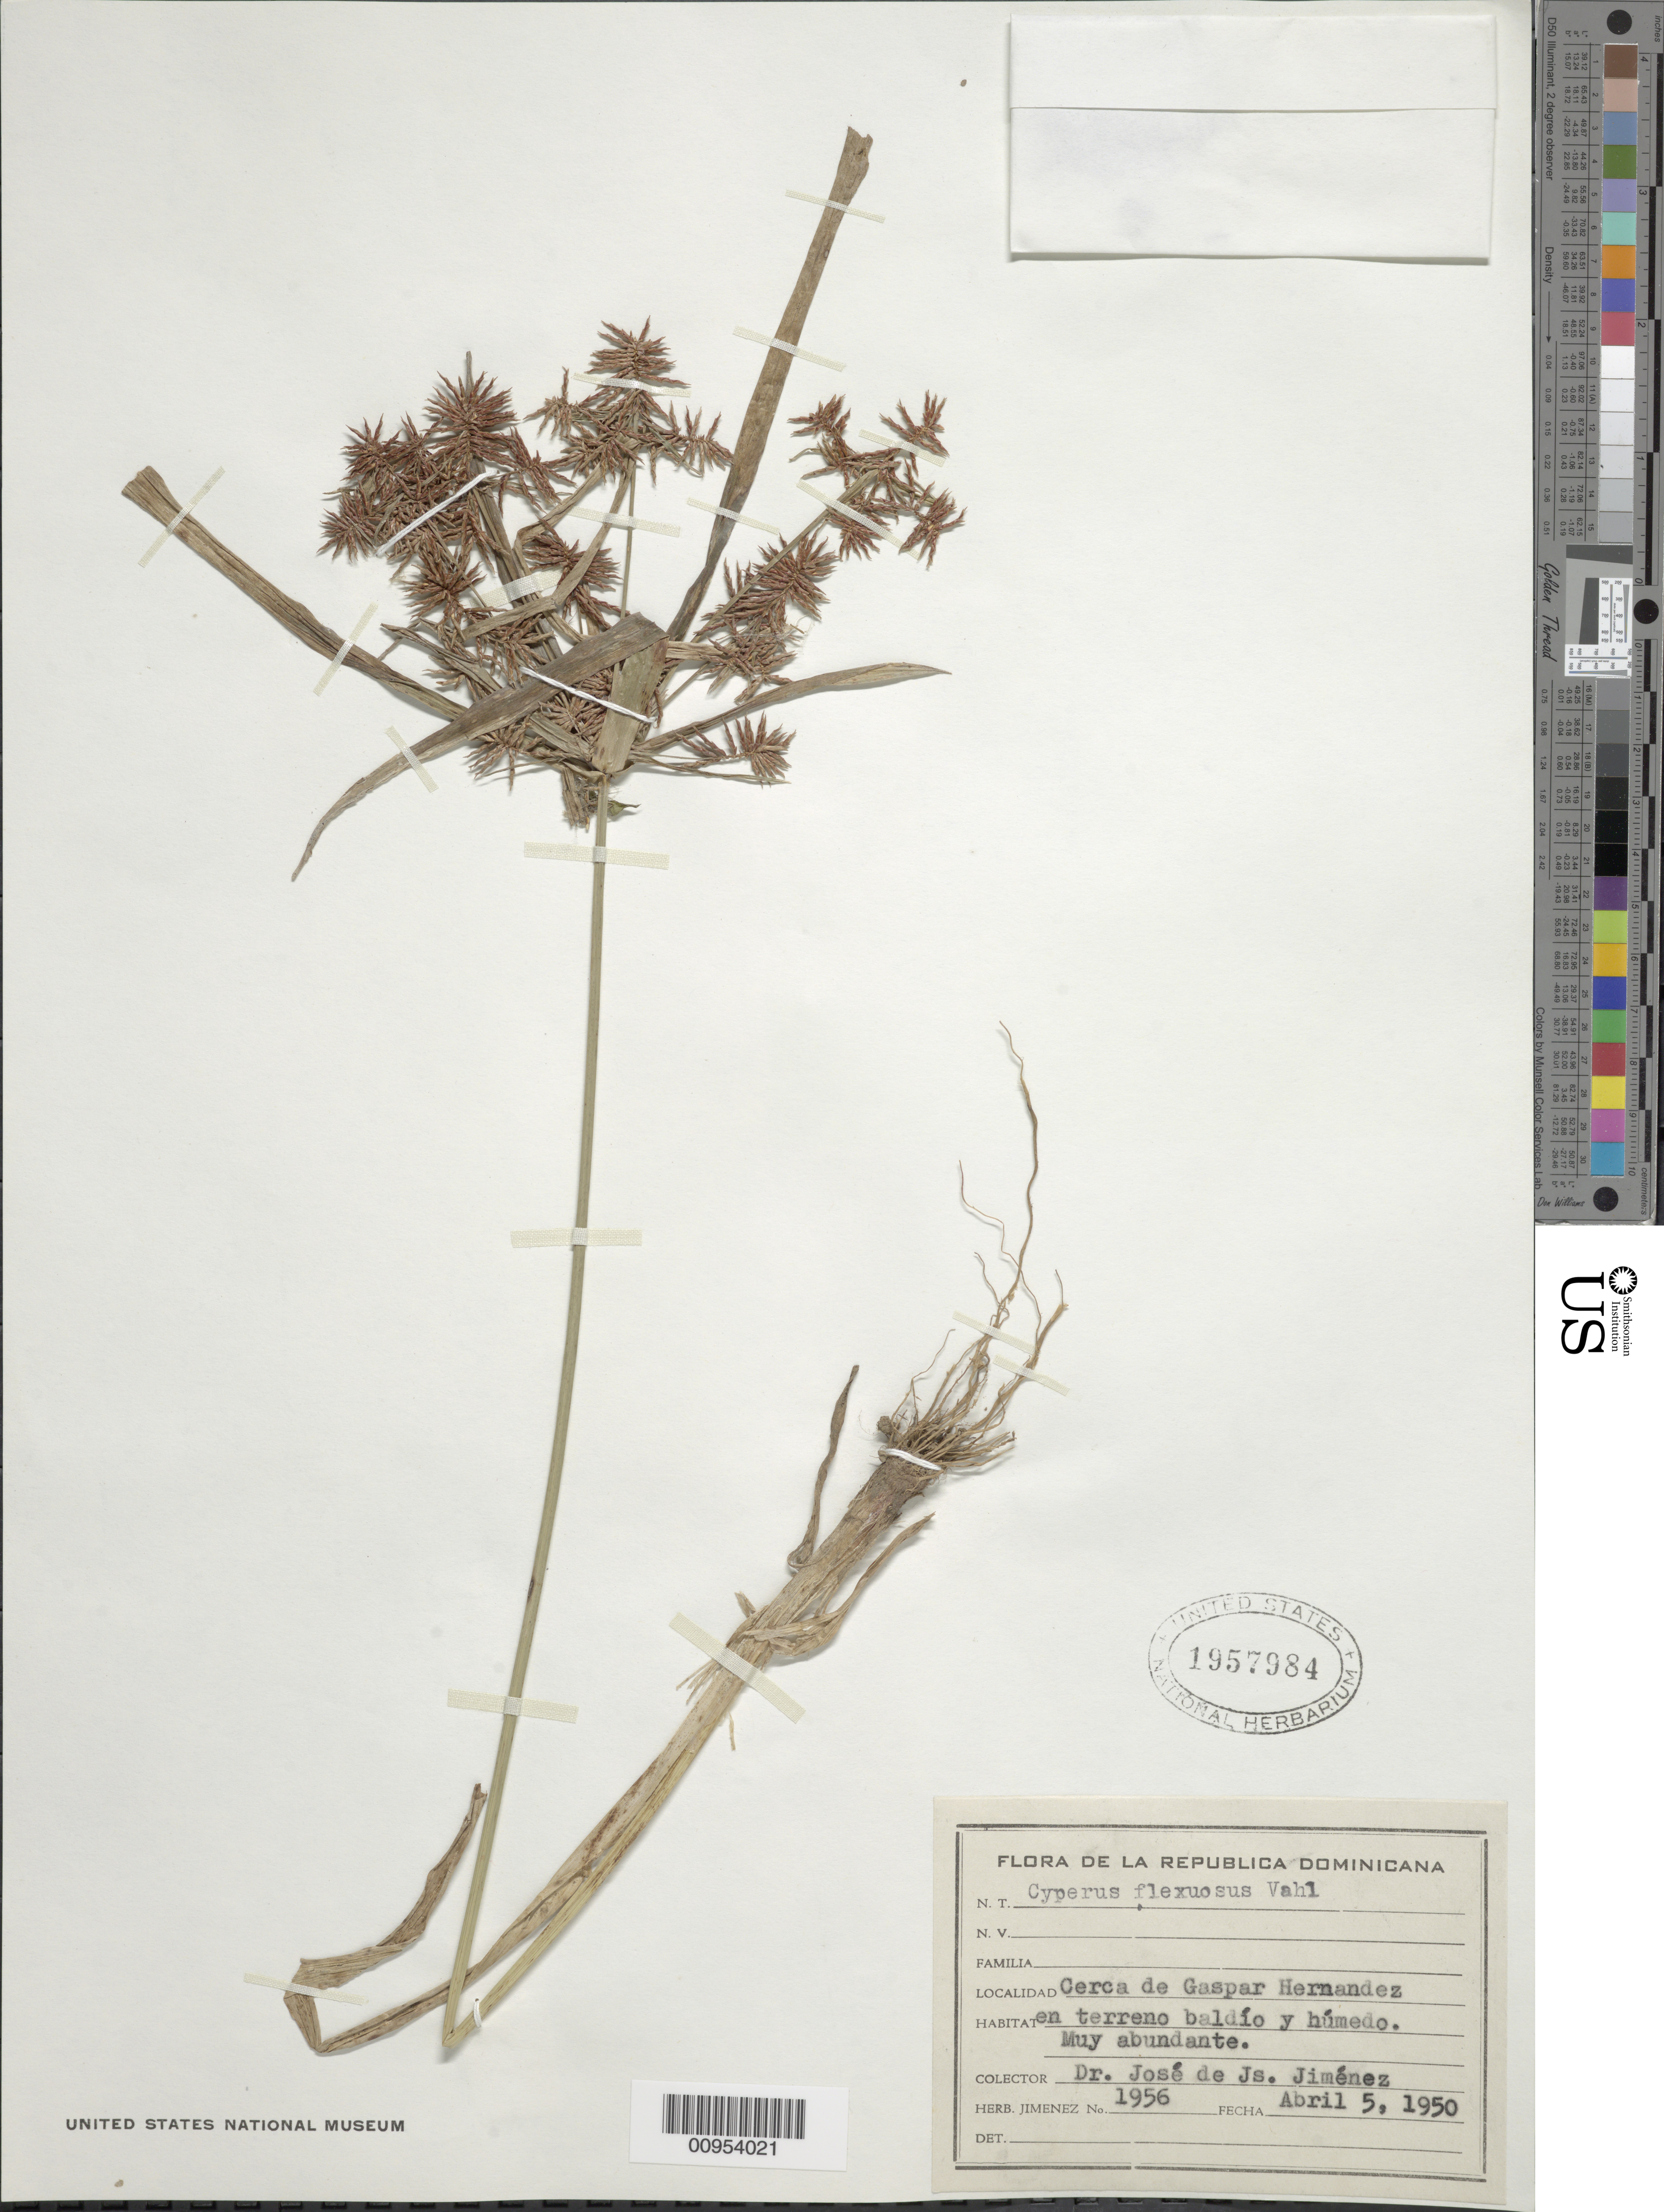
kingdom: Plantae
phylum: Tracheophyta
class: Liliopsida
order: Poales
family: Cyperaceae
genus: Cyperus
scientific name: Cyperus ferax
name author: Rich.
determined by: Strong, Mark T., (BOT), Smithsonian Institution - National Museum of Natural History (UNITED STATES)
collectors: J. J. Jiménez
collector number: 1956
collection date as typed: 05 Apr 1950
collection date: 1950-04-05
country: Dominican Republic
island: Hispaniola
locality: Cerca de Gaspar Hernandez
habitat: En terreno baldío y húmedo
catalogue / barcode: US 1957984